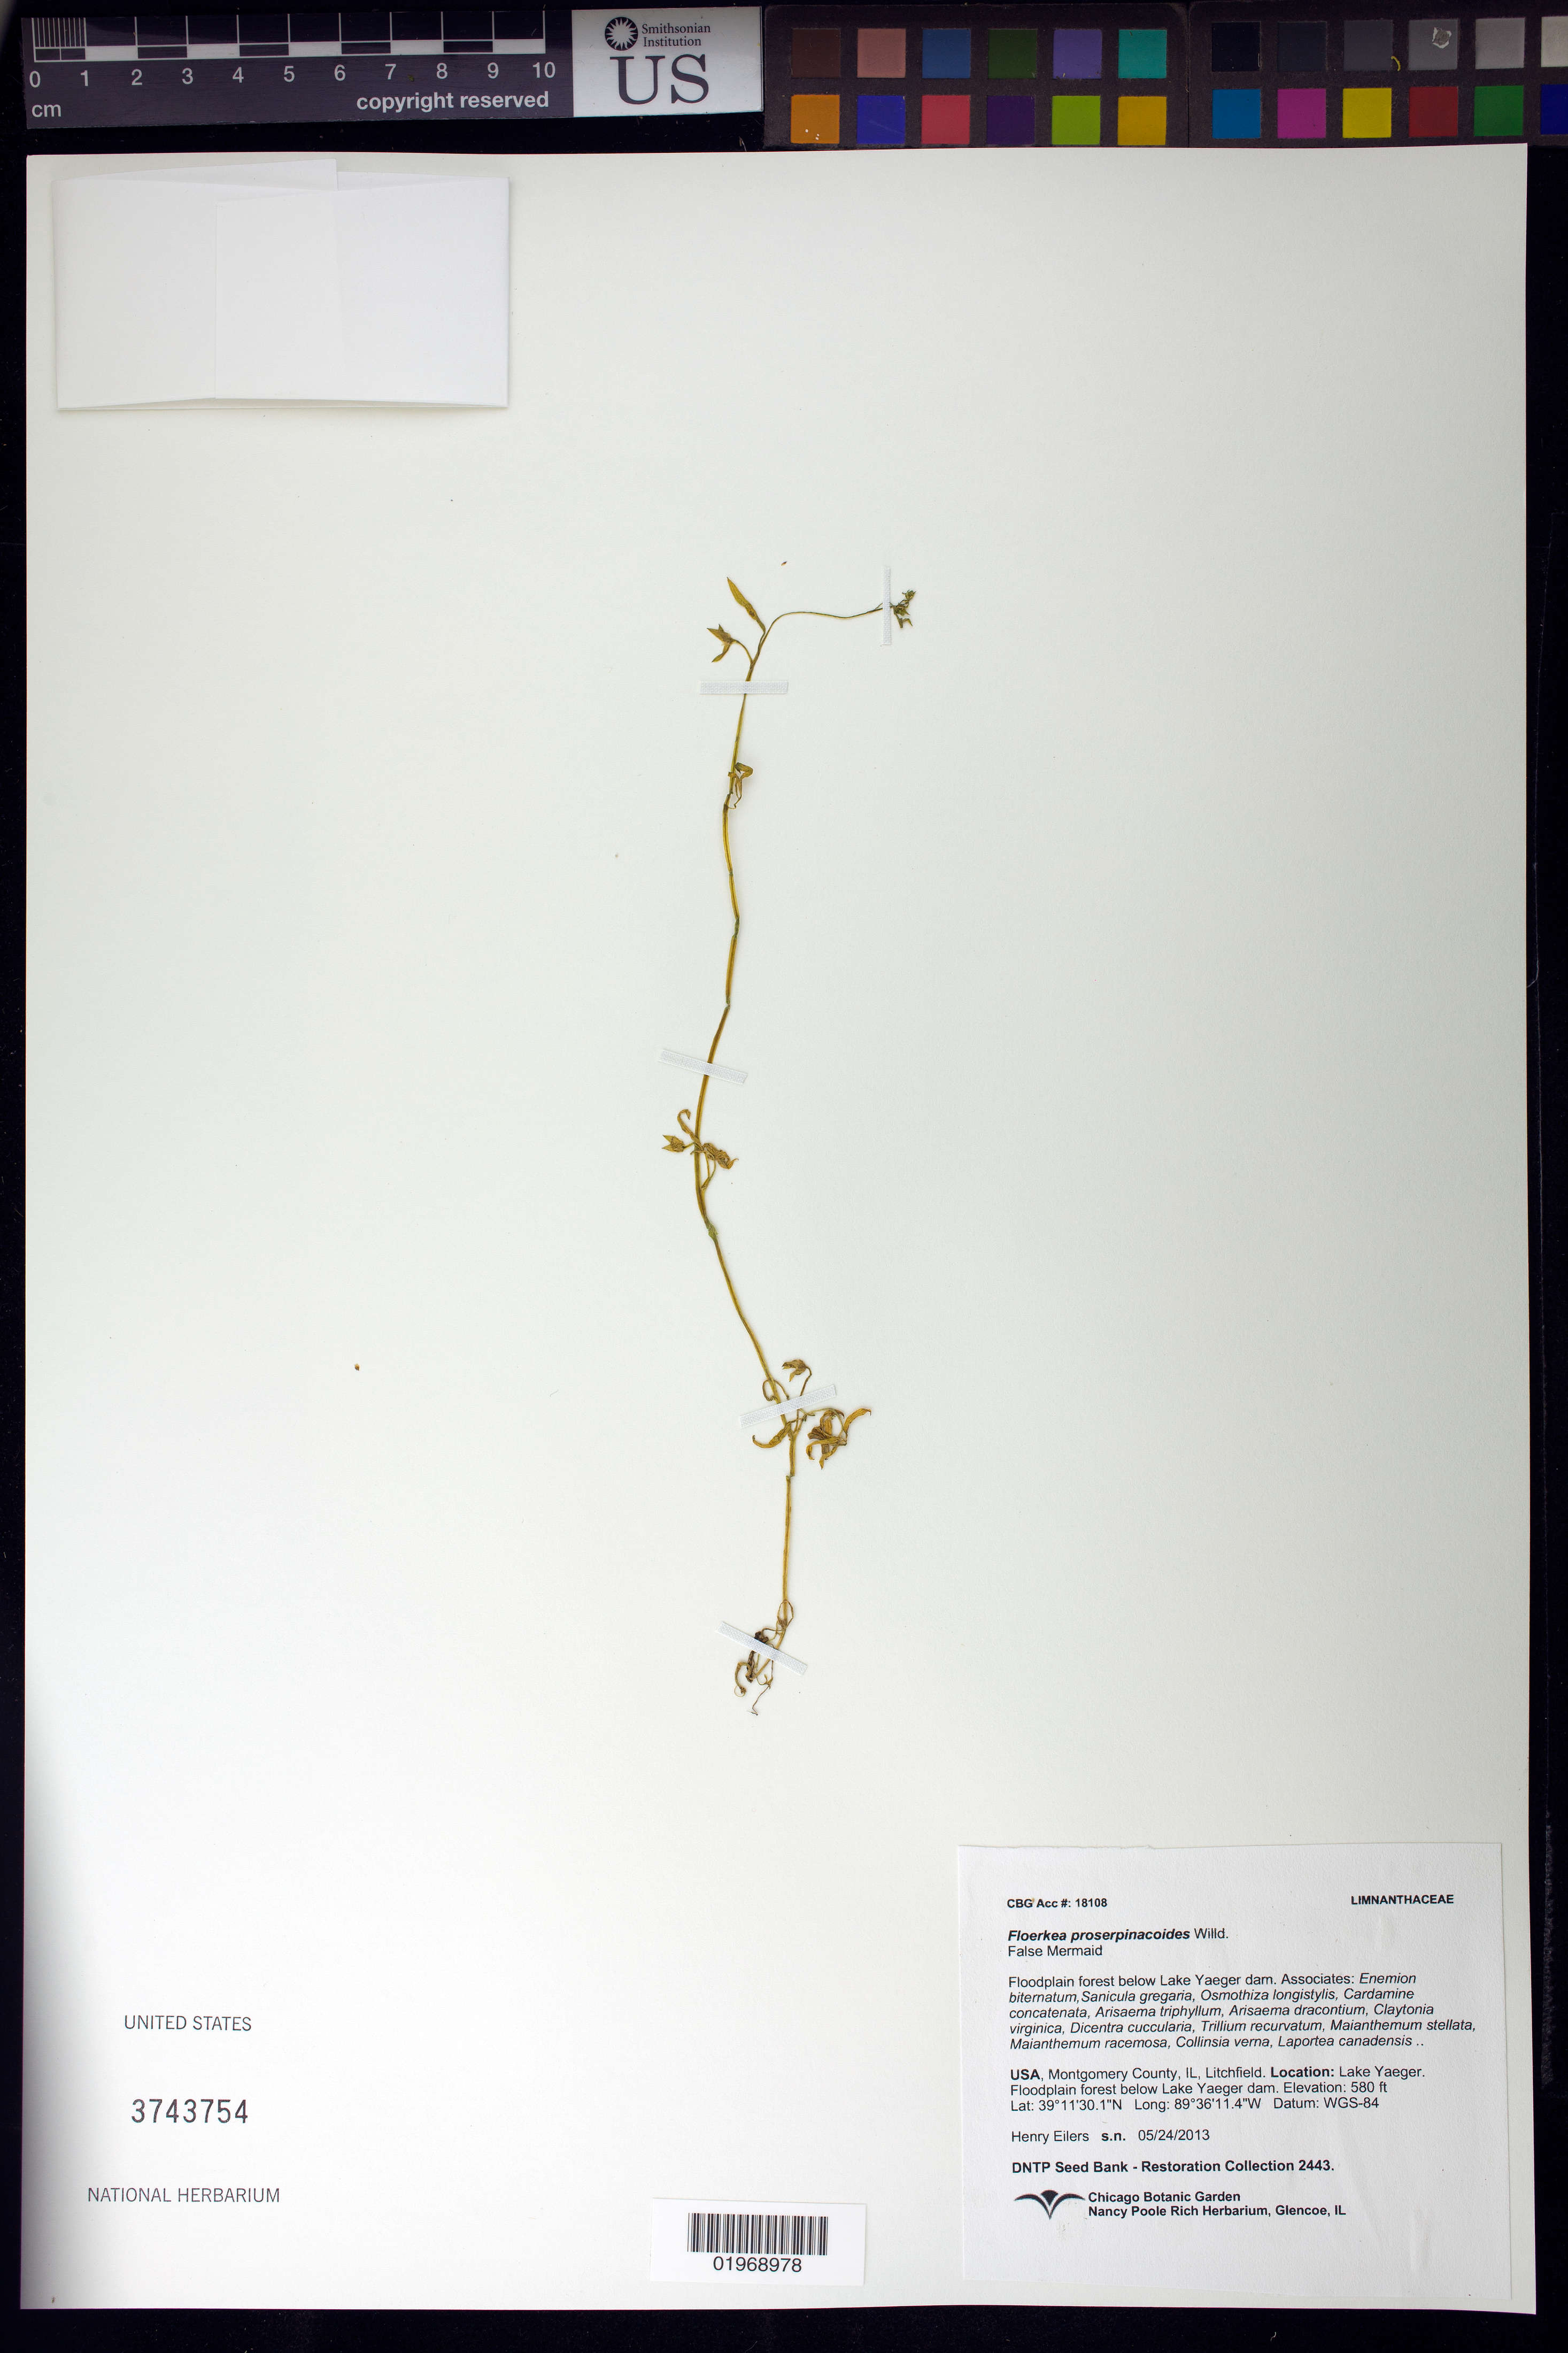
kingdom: Plantae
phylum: Tracheophyta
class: Magnoliopsida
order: Brassicales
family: Limnanthaceae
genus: Floerkea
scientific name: Floerkea proserpinacoides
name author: Willd.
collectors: H. Eilers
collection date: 2013-05-24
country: United States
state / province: Illinois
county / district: Montgomery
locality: Litchfield, Floodplain forest below Lake Yaeger dam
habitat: Floodplain forest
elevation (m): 177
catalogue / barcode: US 3743754